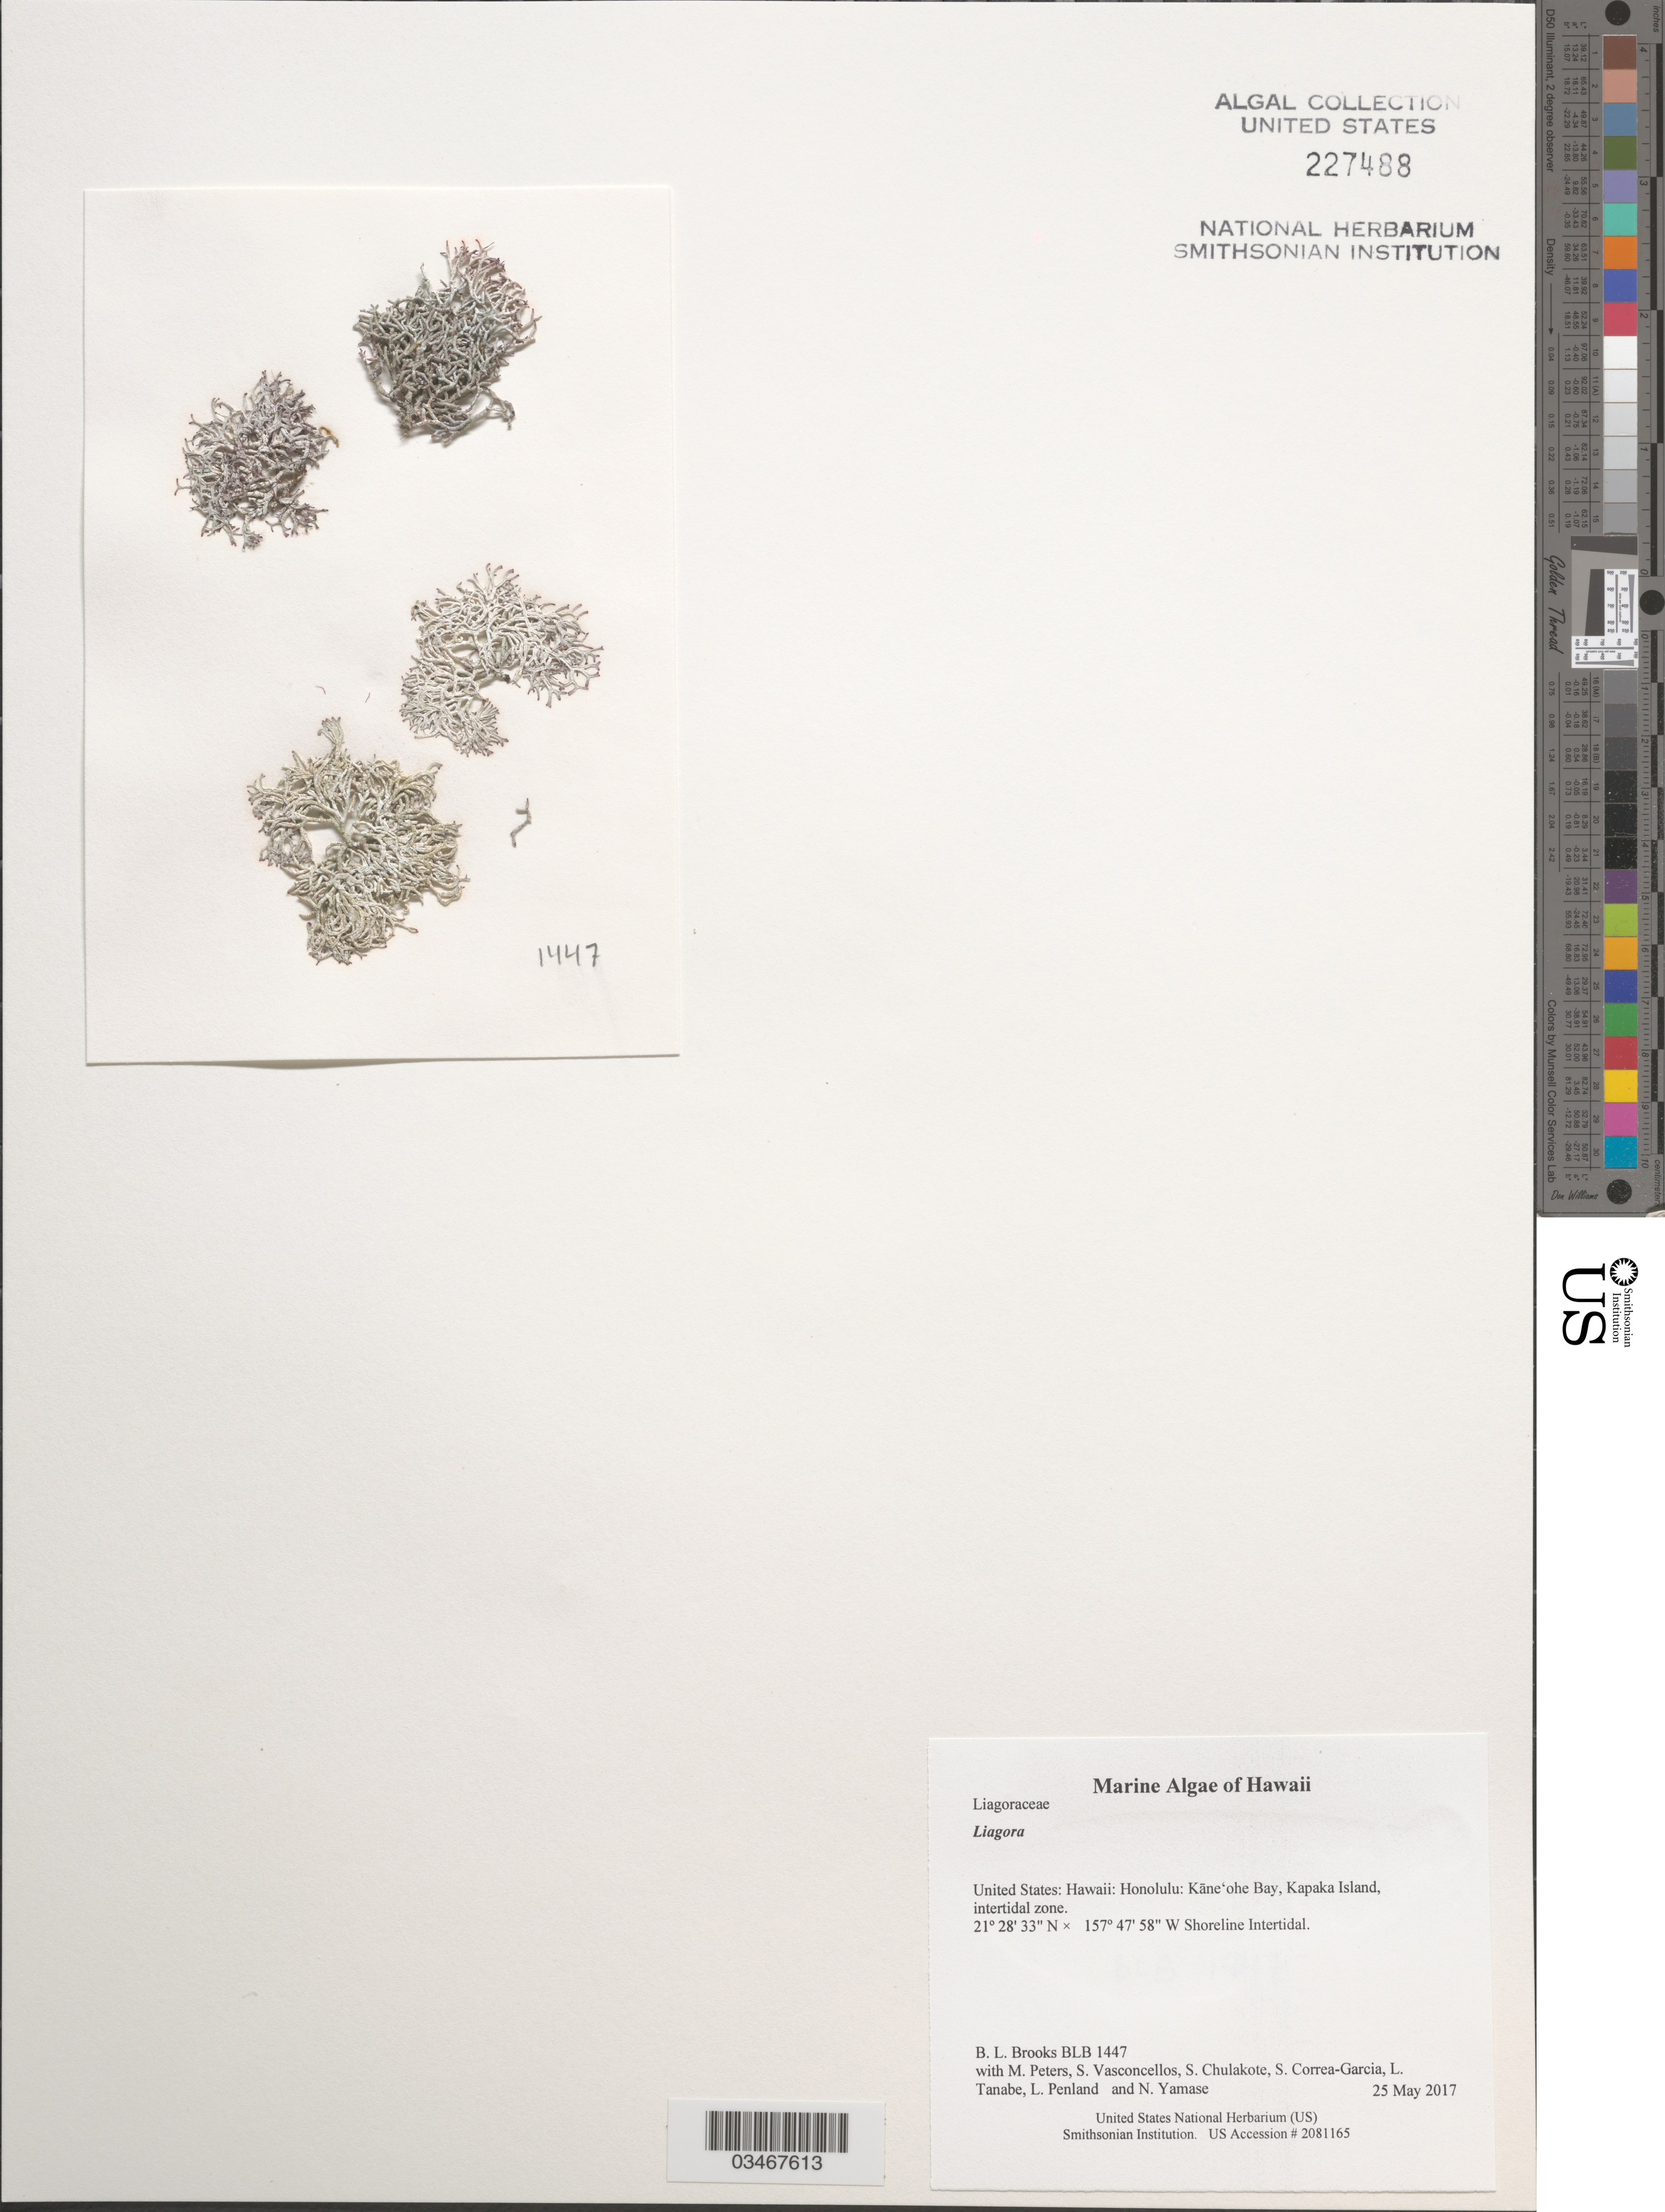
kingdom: Plantae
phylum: Rhodophyta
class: Florideophyceae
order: Nemaliales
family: Liagoraceae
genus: Liagora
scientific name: Liagora sp.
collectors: B. Brooks, M. Peters, S. Vasconcellos, S. Chulakote & et al.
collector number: BLB 1447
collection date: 2017-05-25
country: United States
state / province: Hawaii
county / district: Honolulu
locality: Honolulu: Kāne'ohe Bay, Kapaka Island, intertidal zone.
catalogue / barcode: US 227488